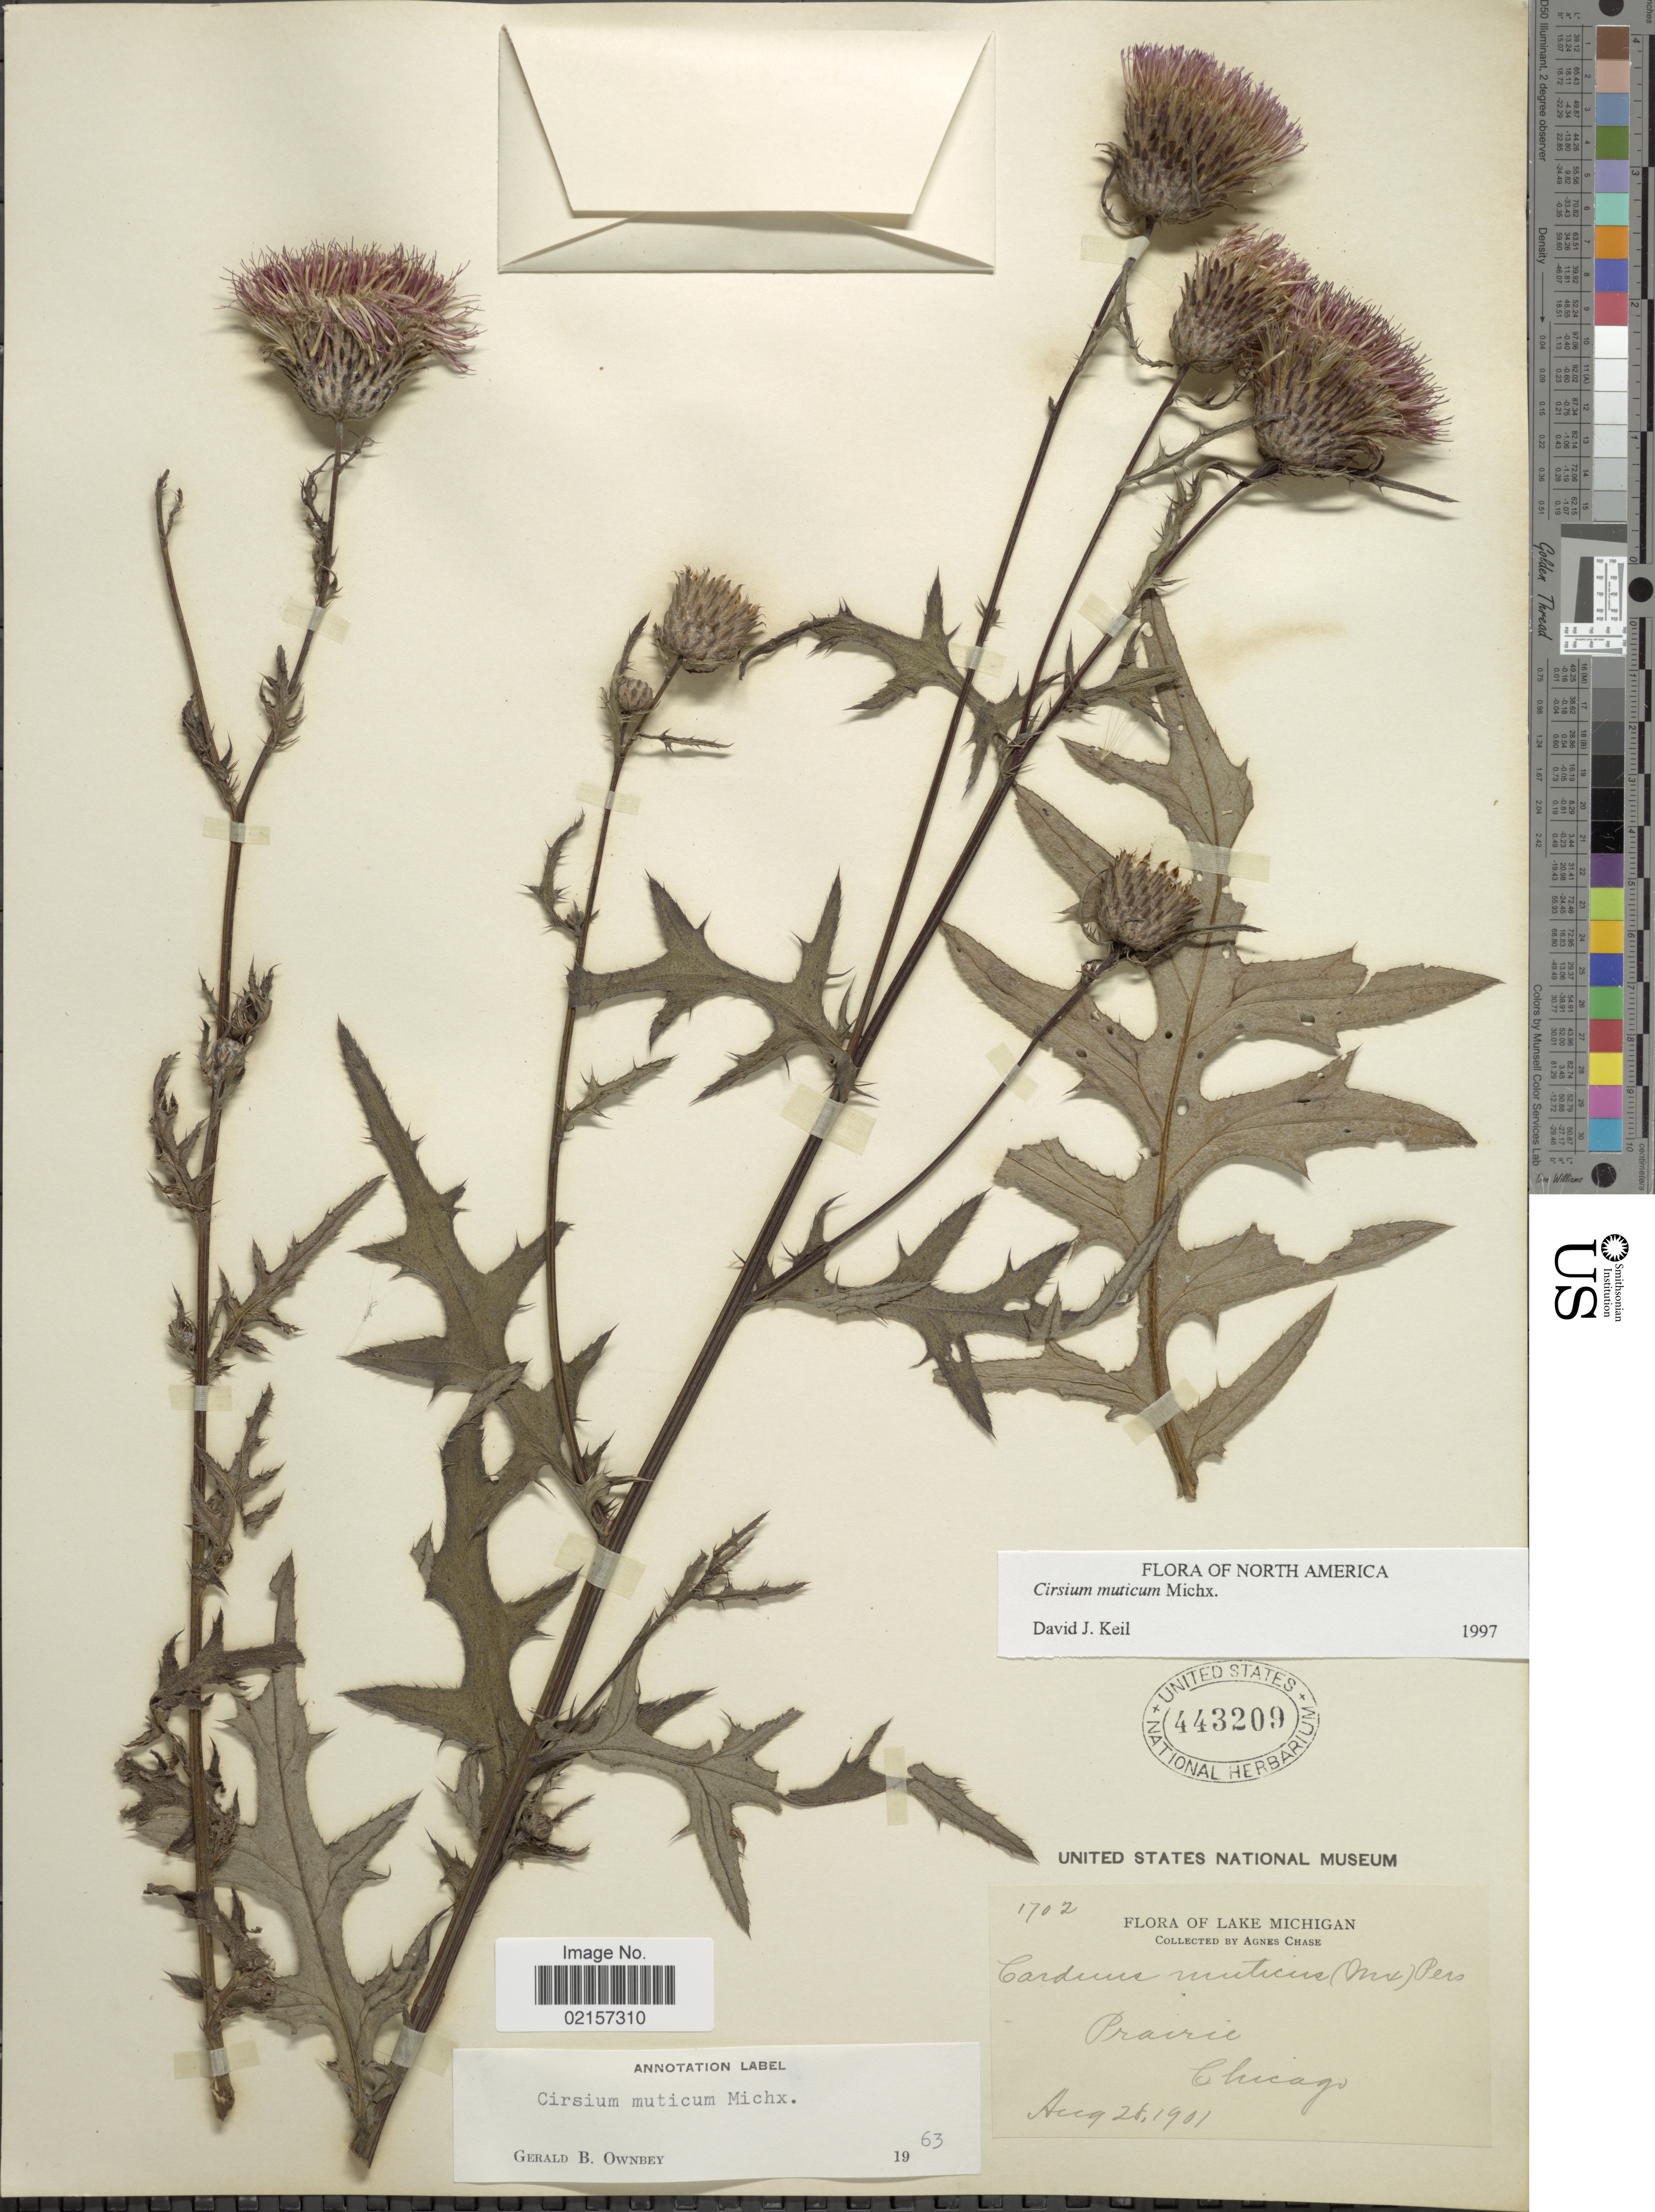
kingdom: Plantae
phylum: Tracheophyta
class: Magnoliopsida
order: Asterales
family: Asteraceae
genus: Cirsium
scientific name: Cirsium muticum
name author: Michx.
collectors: A. Chase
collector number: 1702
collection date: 1901-08-28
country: United States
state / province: Michigan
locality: Lake Michigan, Prairie Chicago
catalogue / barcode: US 443209